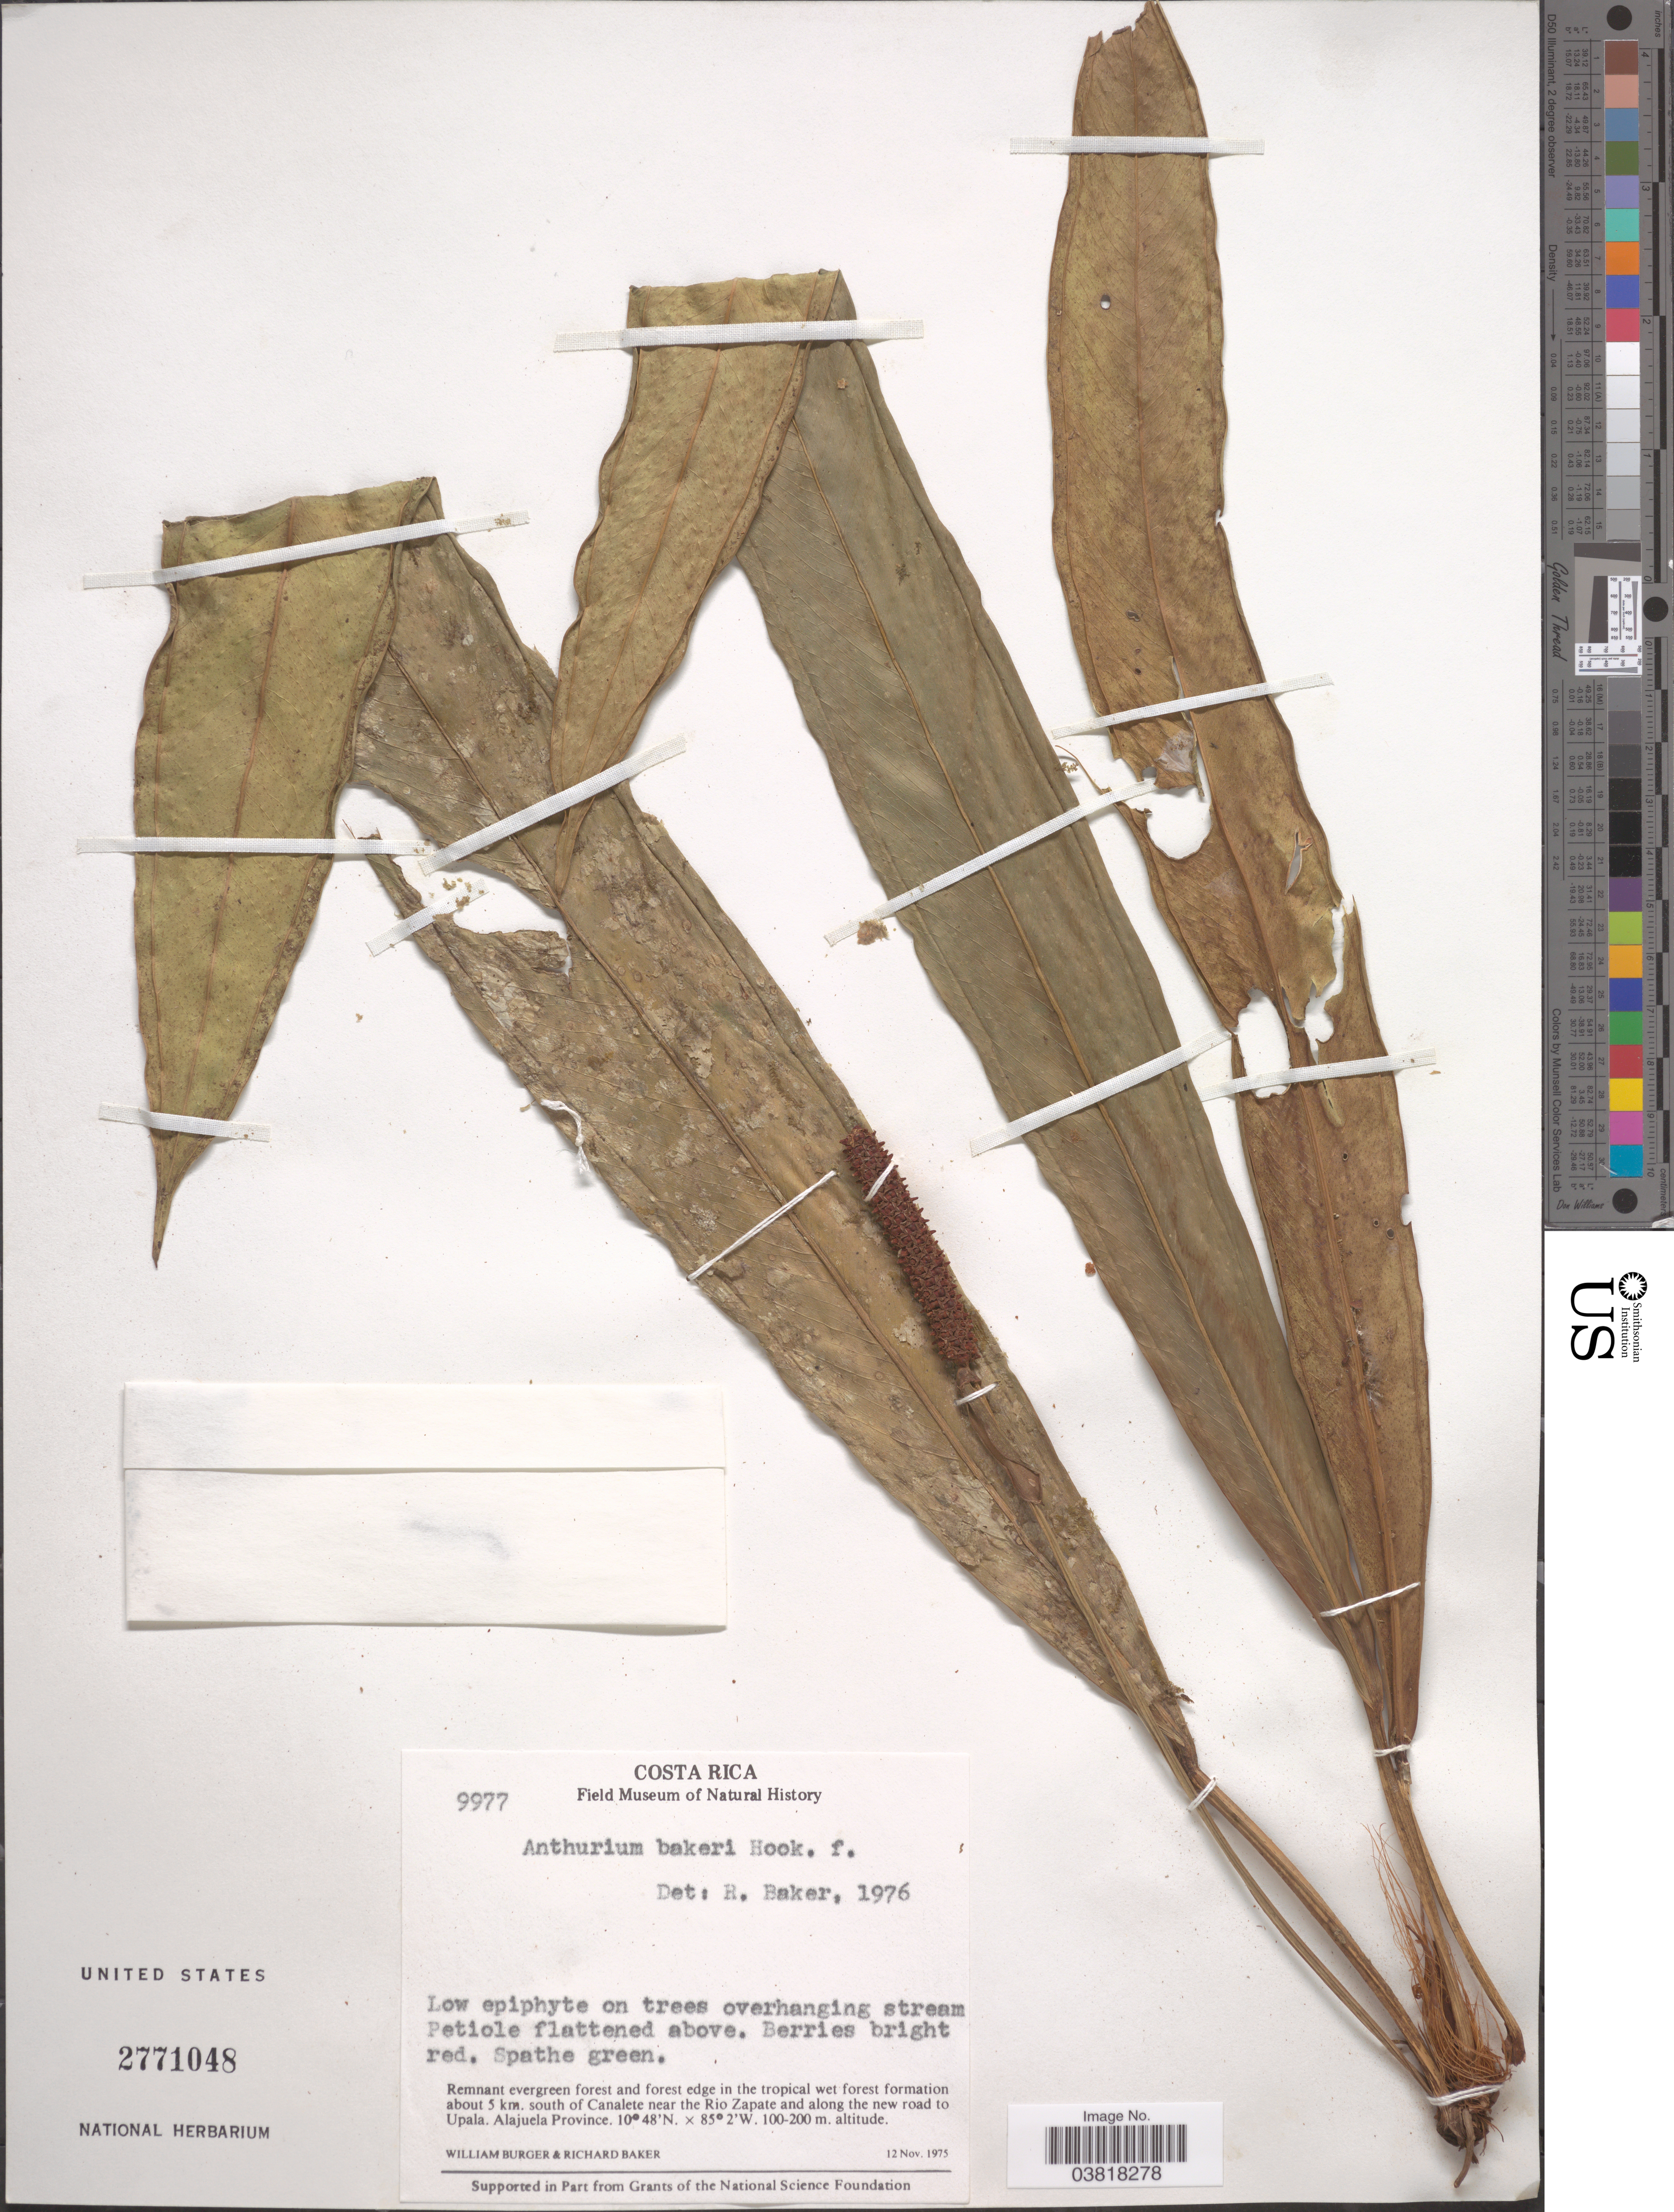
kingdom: Plantae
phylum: Tracheophyta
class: Liliopsida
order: Alismatales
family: Araceae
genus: Anthurium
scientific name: Anthurium bakeri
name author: Hook. f.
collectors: W. Burger & R. A. Baker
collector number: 9977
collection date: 1975-11-12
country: Costa Rica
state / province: Alajuela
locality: Remnant evergreen forest and forest edge in the tropical wet forest formation about 5 km. south of Canalete near the Rio Zapate and along the new road to Upala.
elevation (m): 100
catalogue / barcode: US 2771048